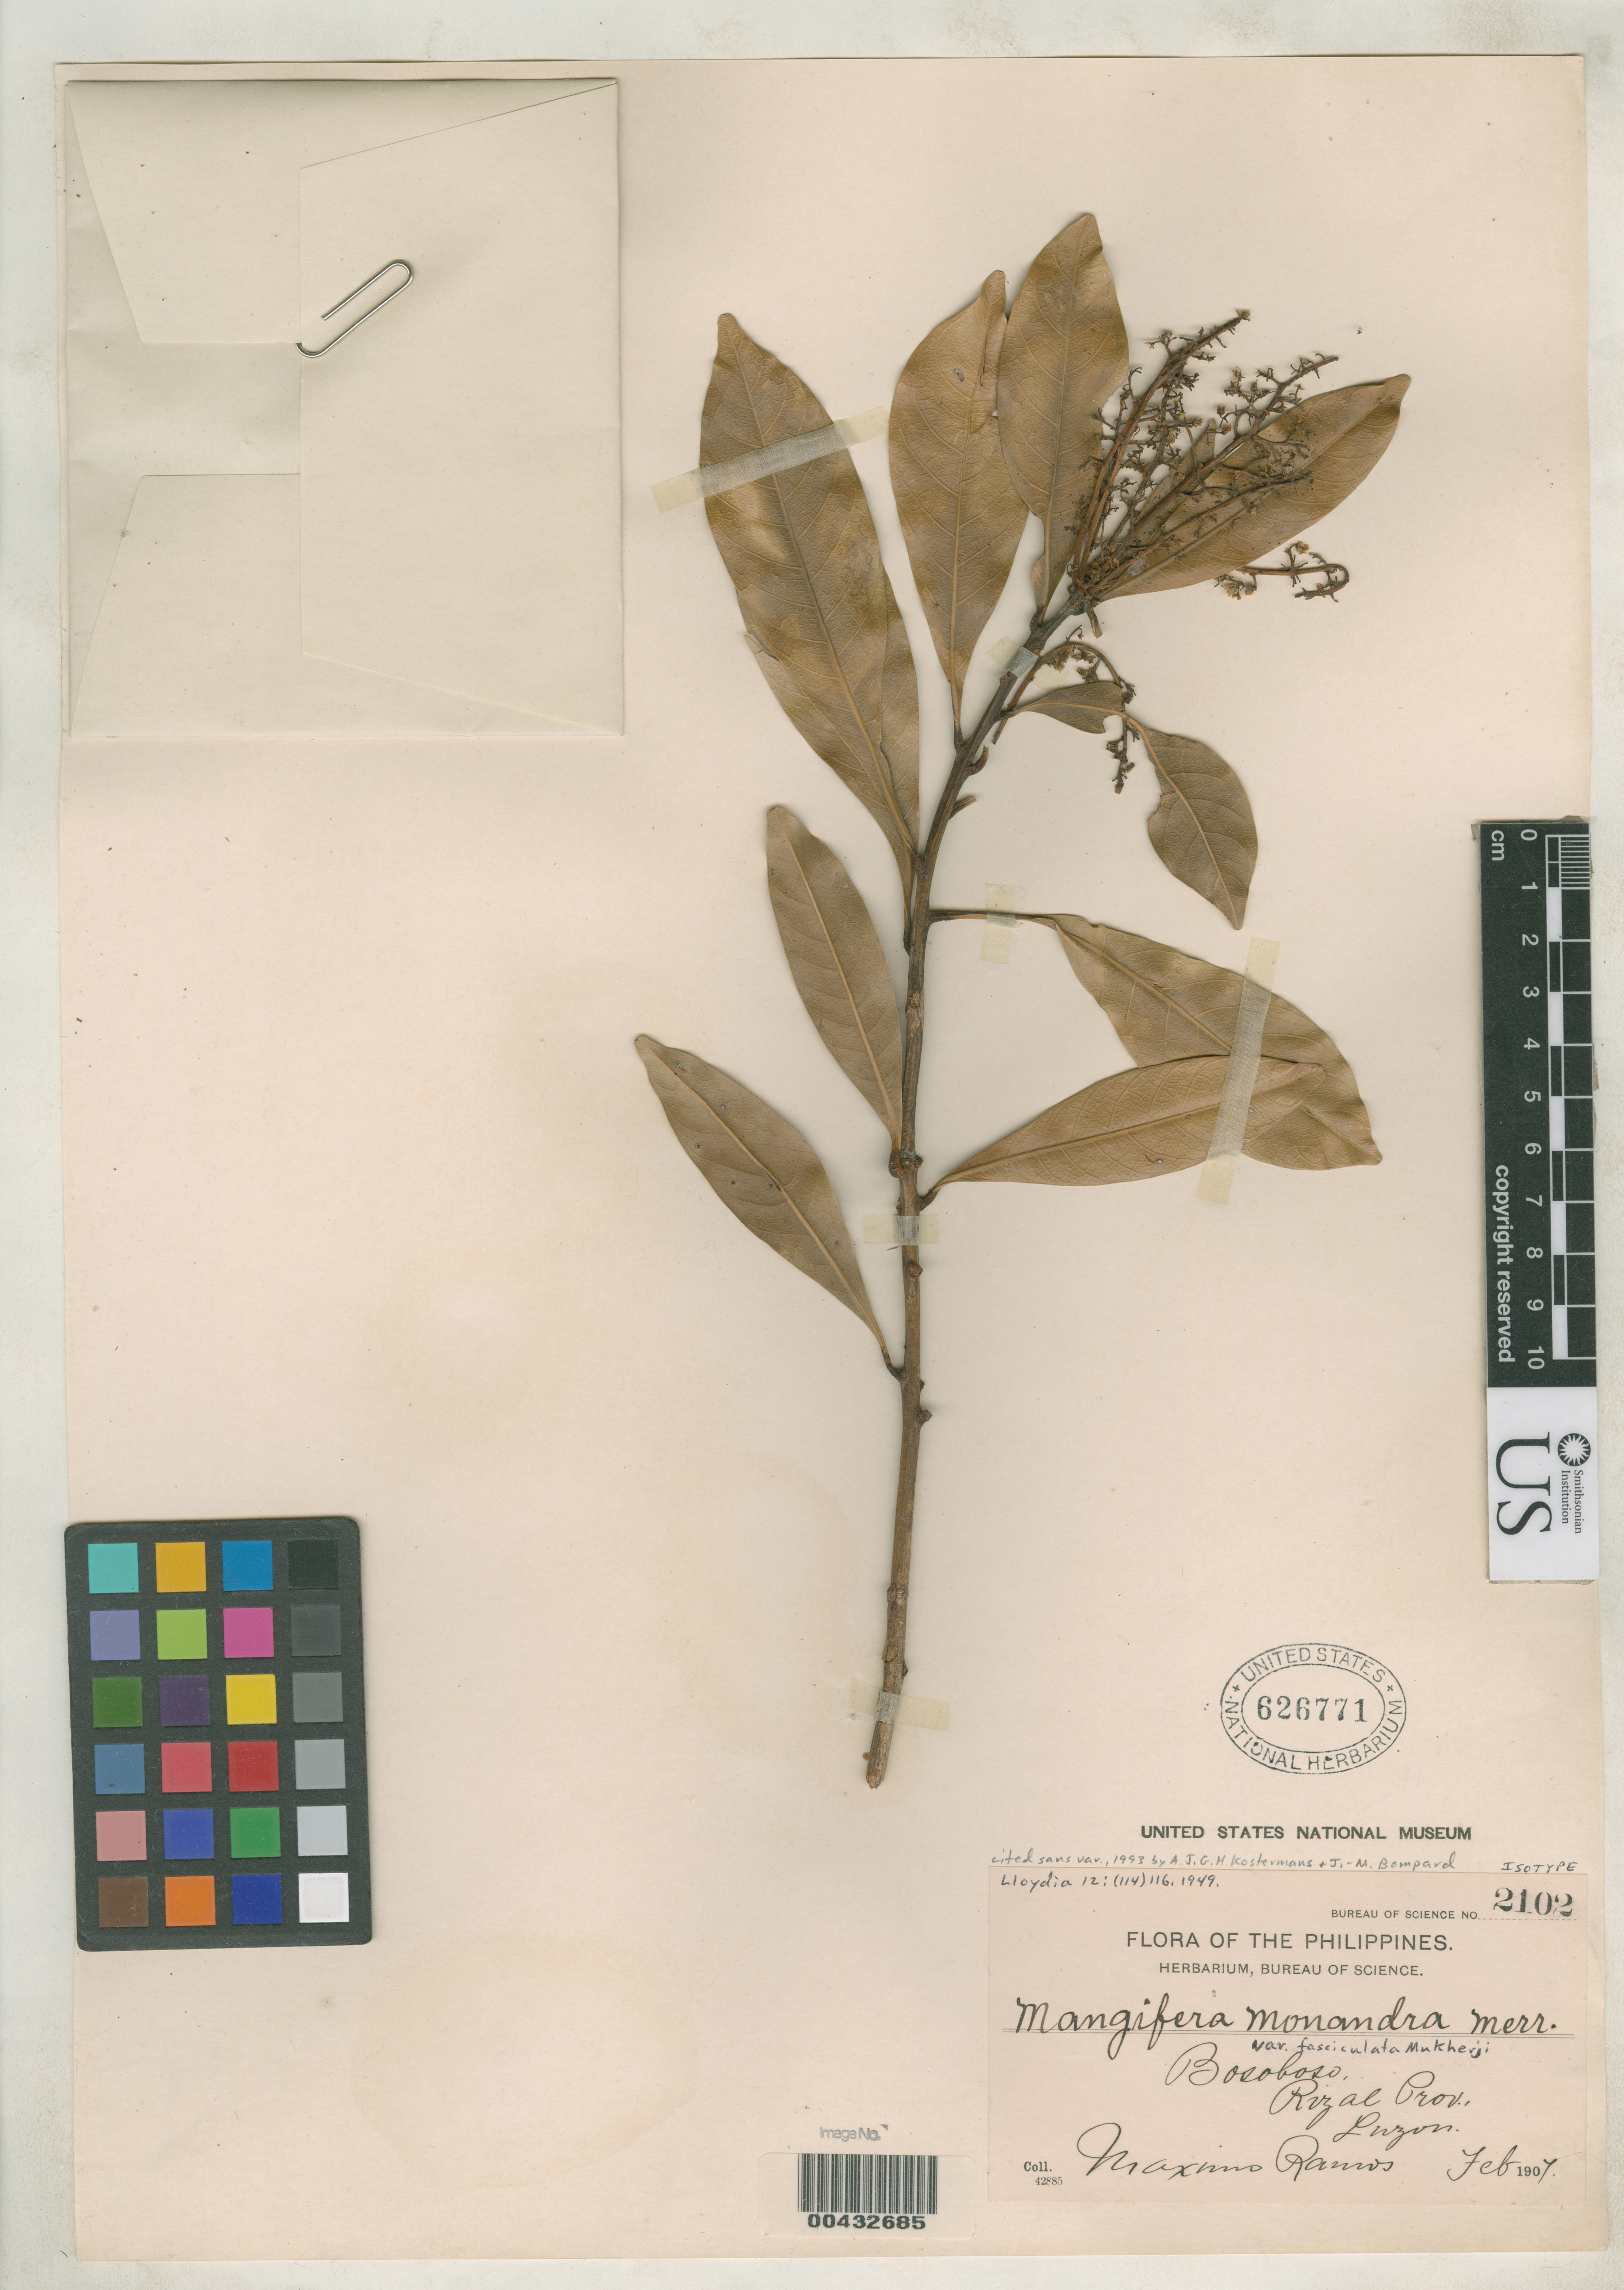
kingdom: Plantae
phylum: Tracheophyta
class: Magnoliopsida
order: Sapindales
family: Anacardiaceae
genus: Mangifera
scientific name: Mangifera monandra var. fassiculata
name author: Mukherji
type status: Isotype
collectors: M. Ramos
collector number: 2102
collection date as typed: Feb 1907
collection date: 1907-02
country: Philippines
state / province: Calabarzon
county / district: Rizal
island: Luzon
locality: Bocoboso.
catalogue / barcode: US 626771